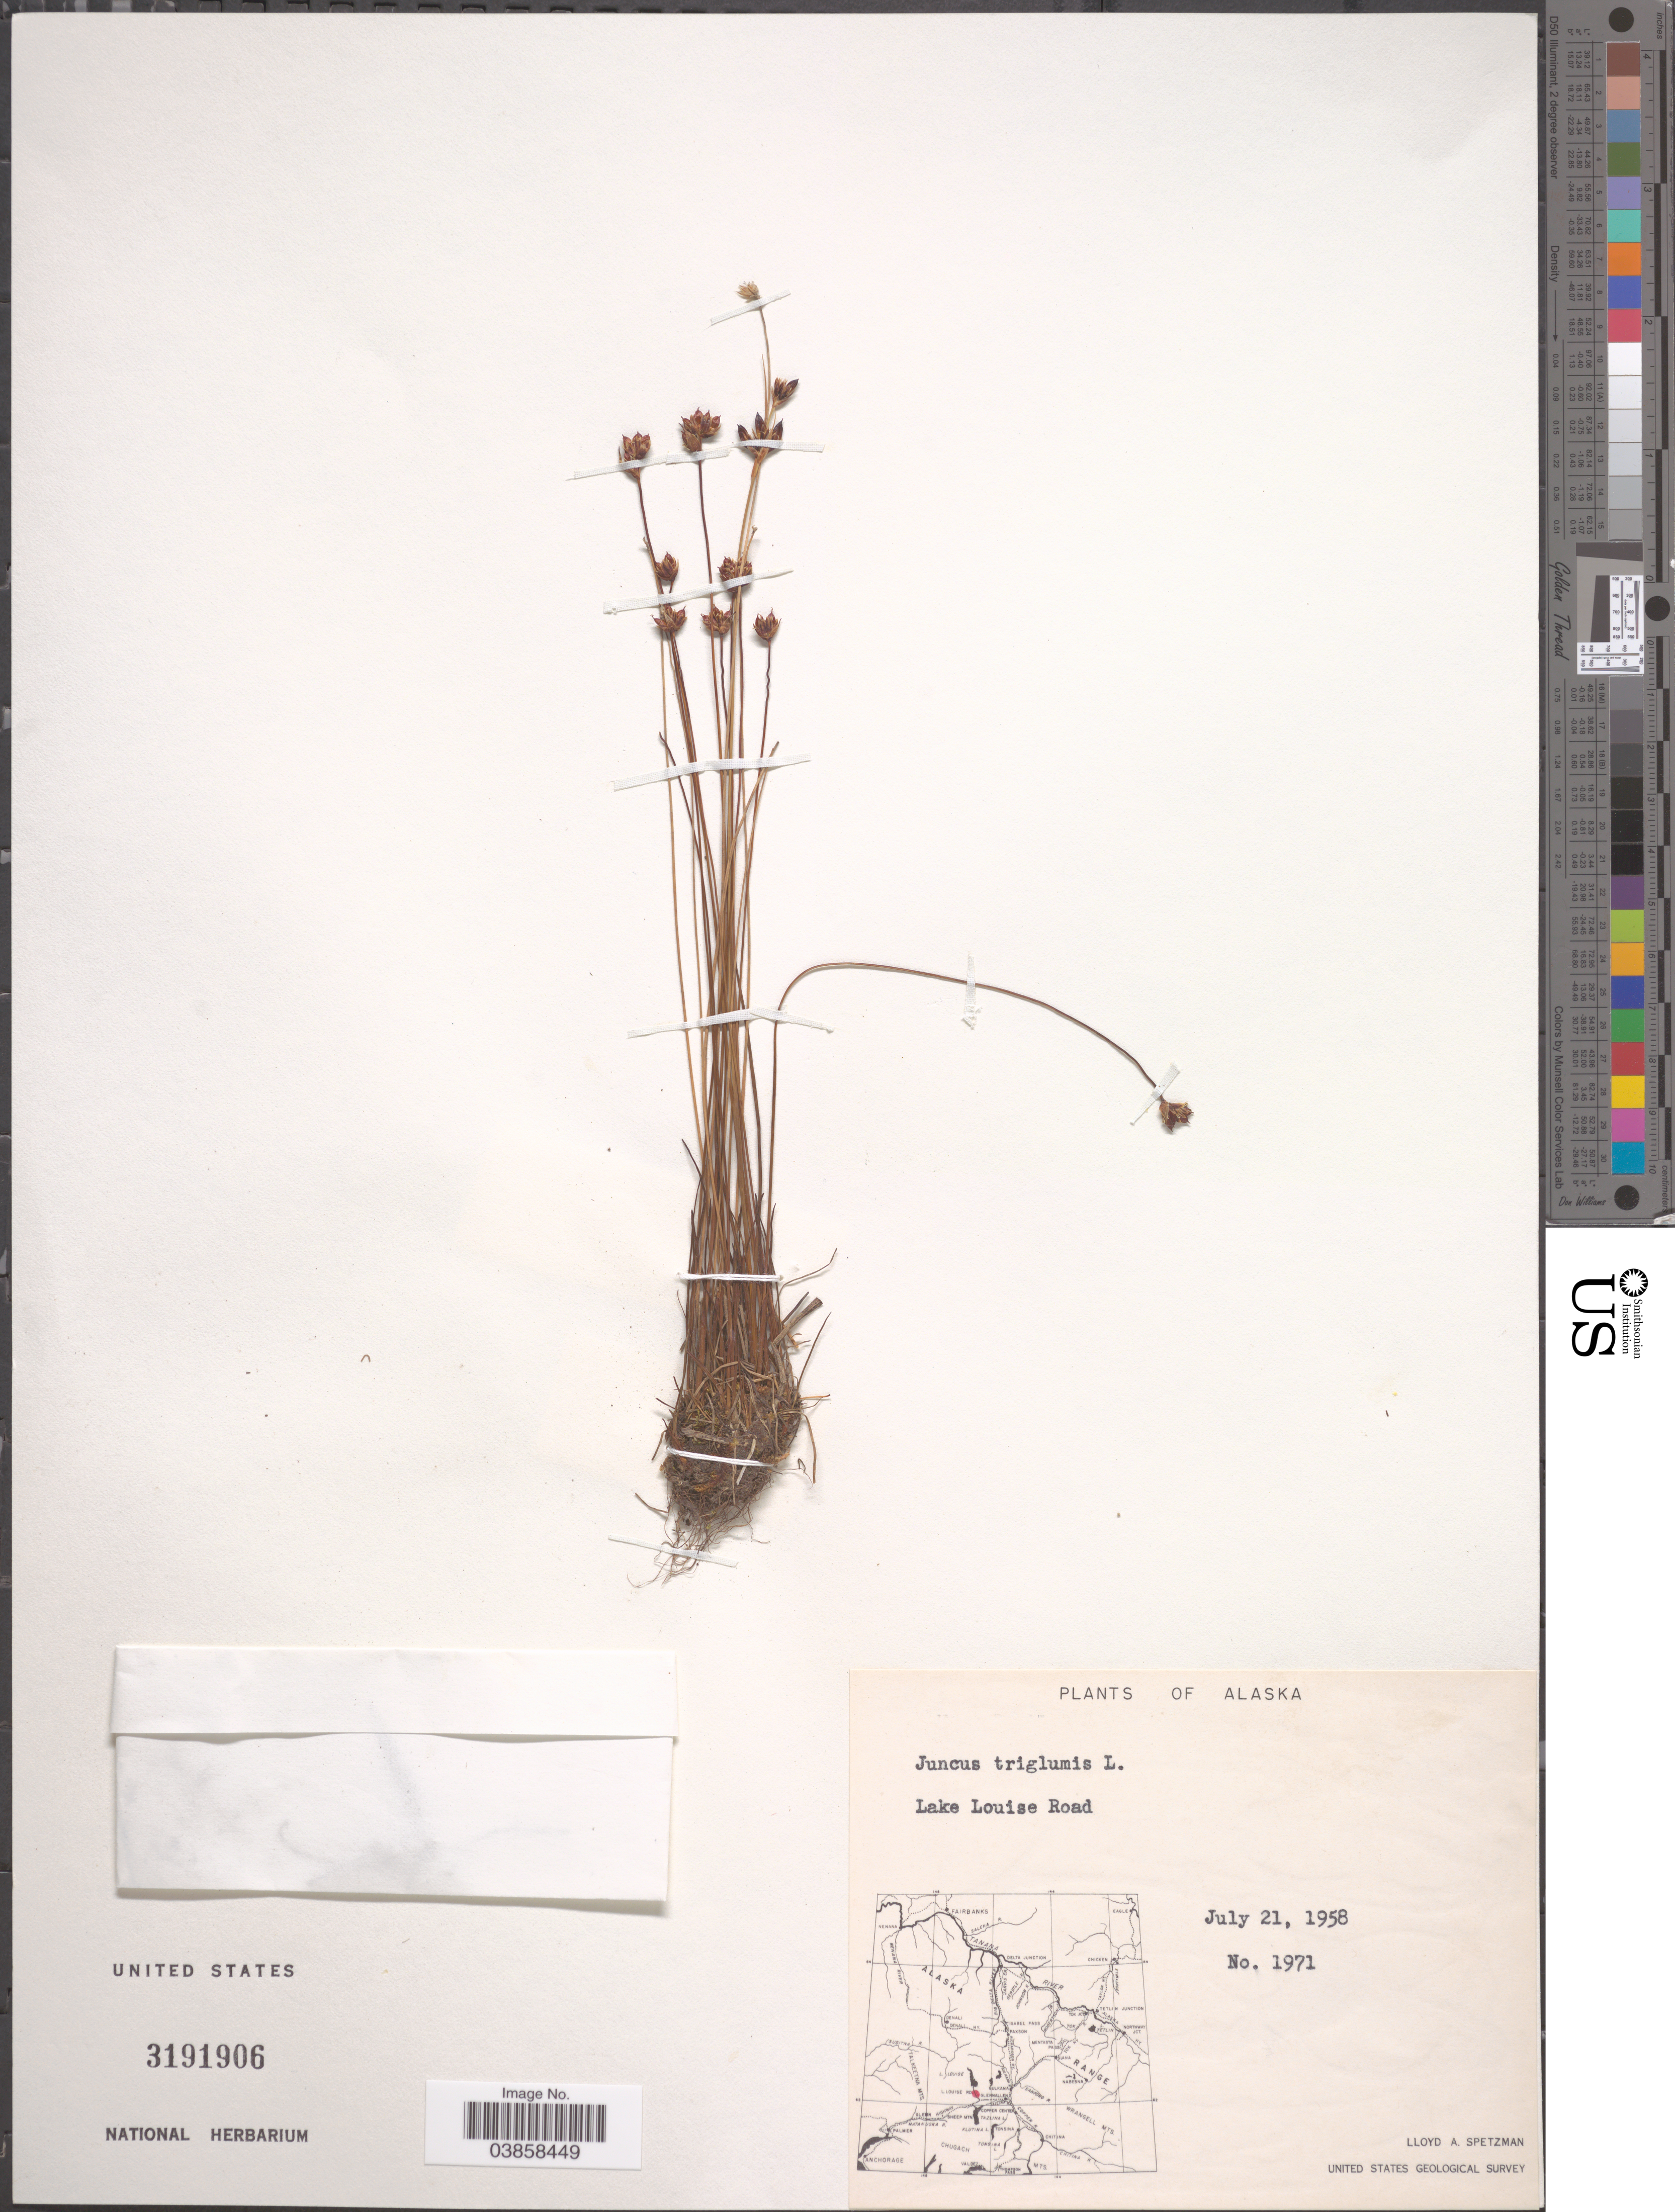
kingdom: Plantae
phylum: Tracheophyta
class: Liliopsida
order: Poales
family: Juncaceae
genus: Juncus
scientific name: Juncus triglumis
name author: L.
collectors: L. Spetzman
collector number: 1971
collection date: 1958-07-21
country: United States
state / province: Alaska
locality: Lake Louise Road.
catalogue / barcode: US 3191906